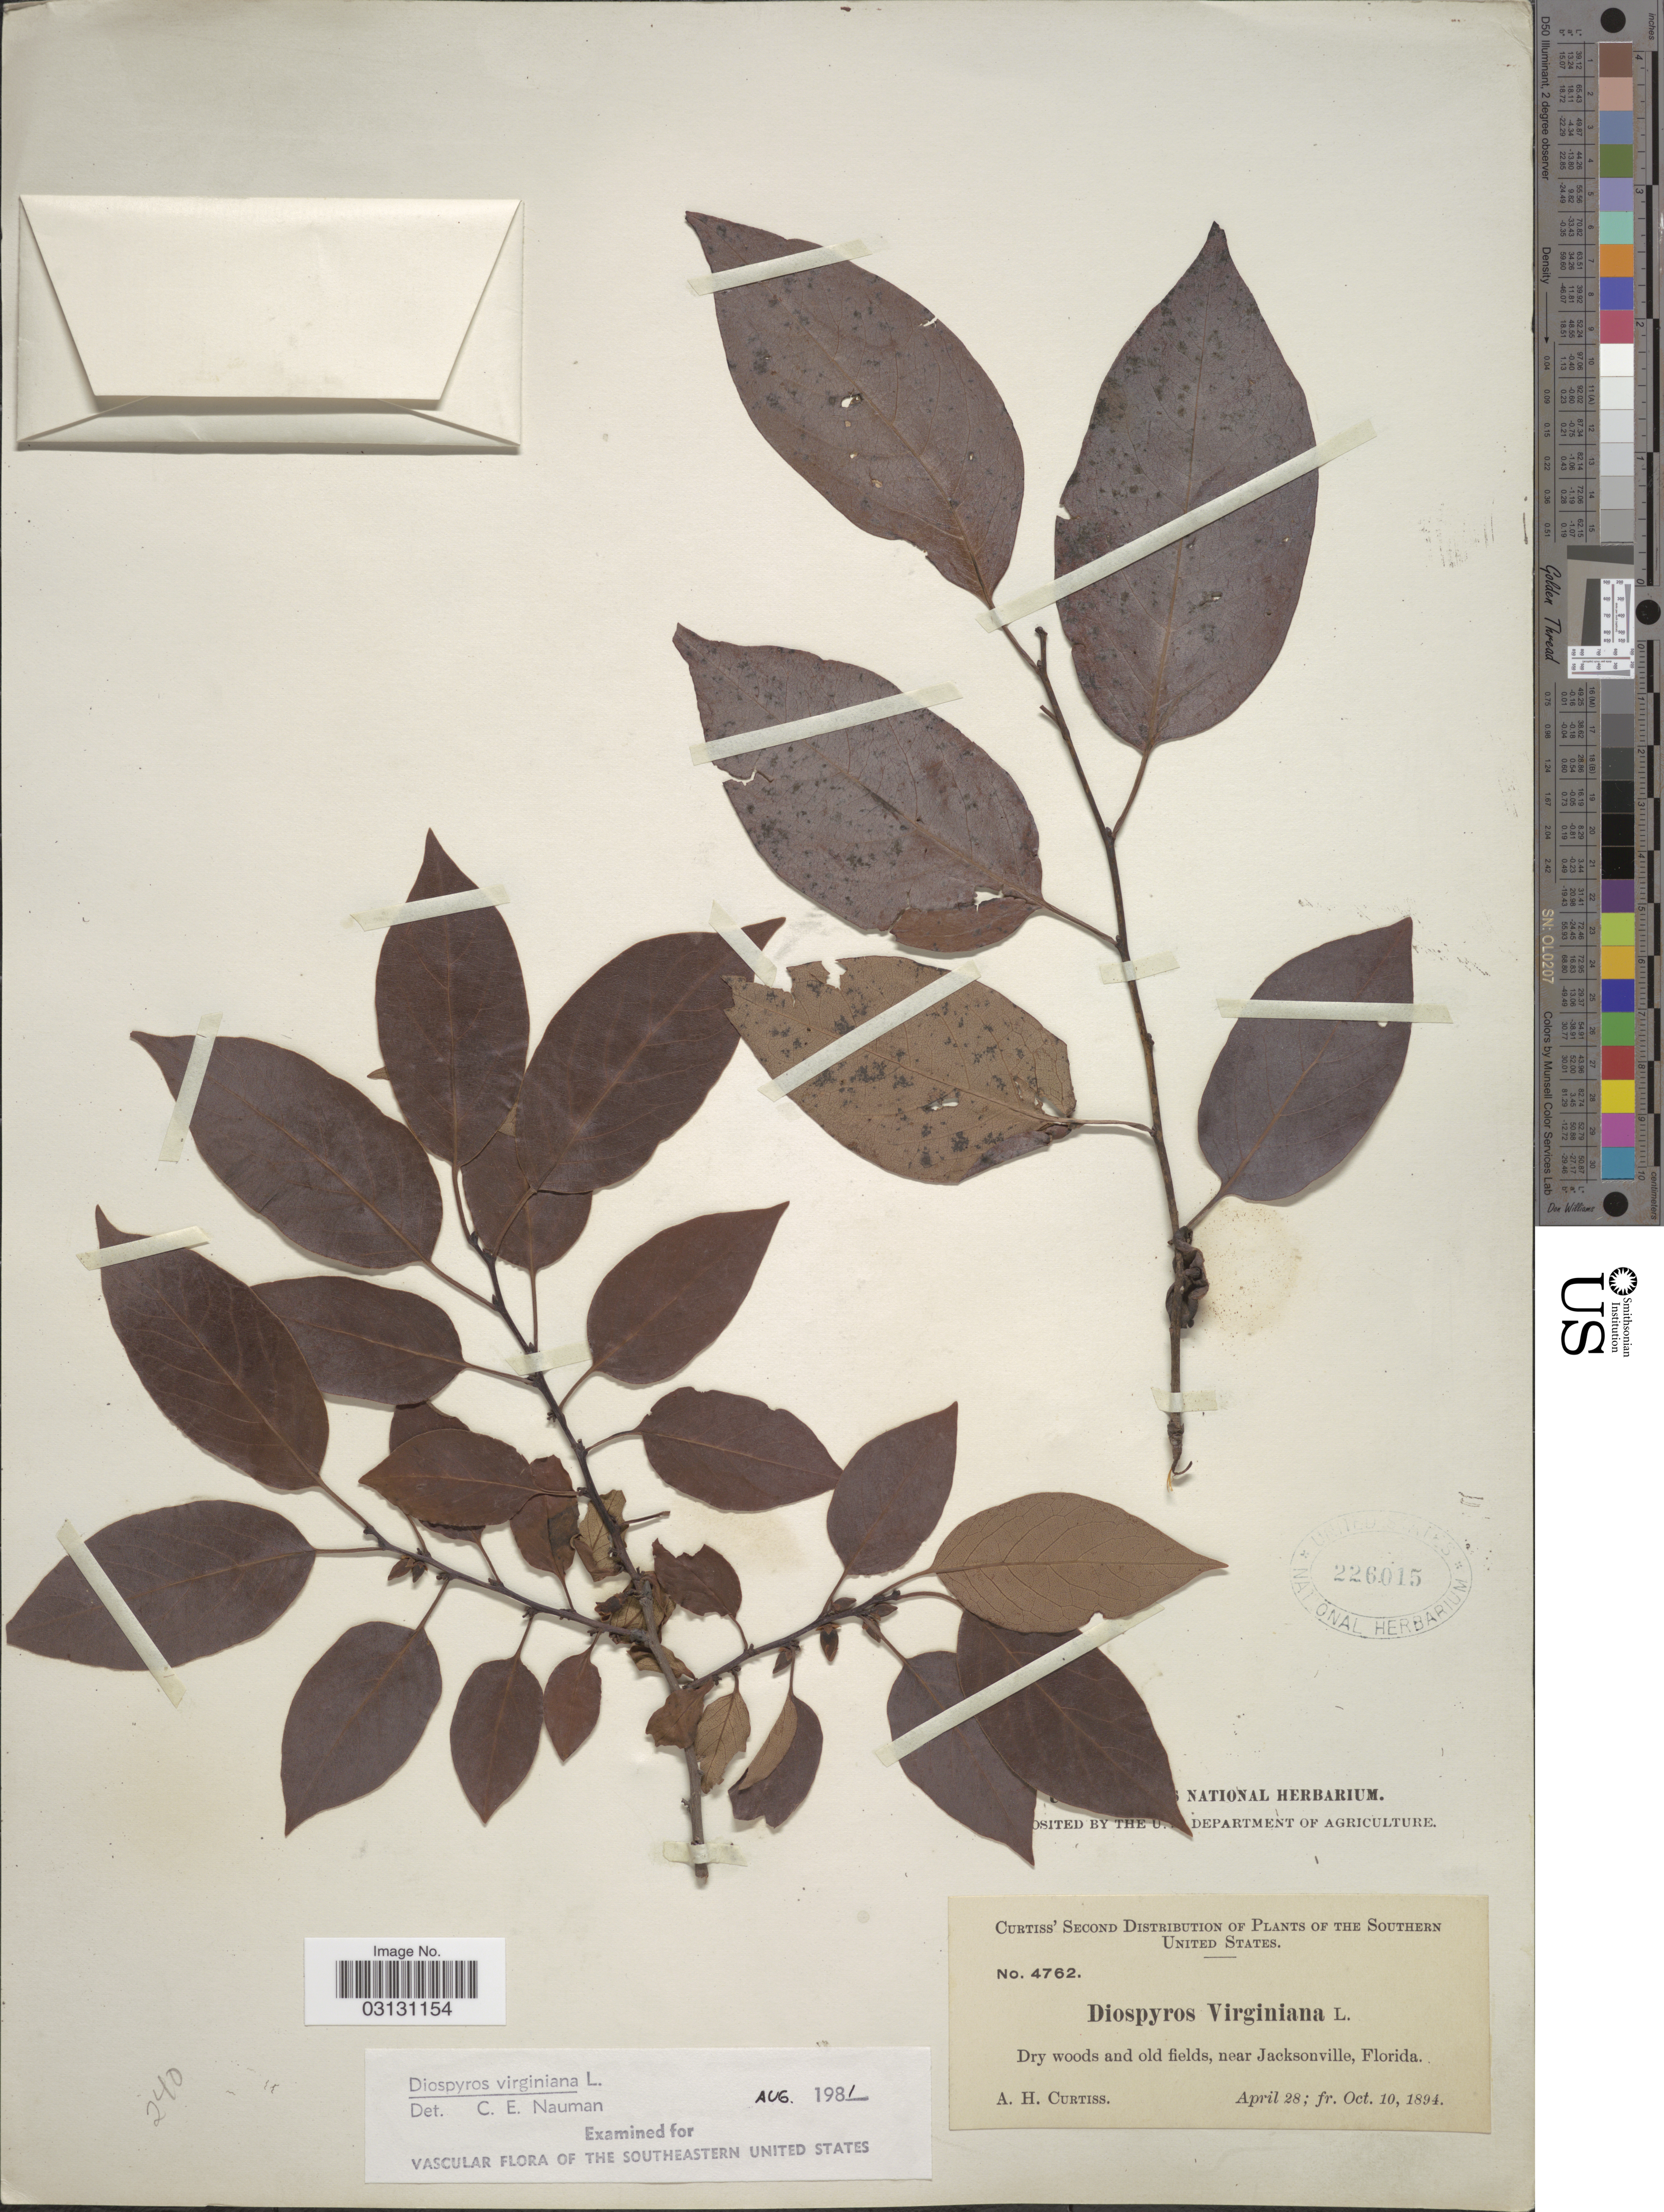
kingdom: Plantae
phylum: Tracheophyta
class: Magnoliopsida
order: Ericales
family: Ebenaceae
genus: Diospyros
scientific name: Diospyros virginiana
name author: L.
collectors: A. H. Curtiss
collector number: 4762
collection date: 1894-04-28/1894-10-10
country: United States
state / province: Florida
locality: Southern United States. Dry woods and old fields, near Jacksonville.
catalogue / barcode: US 226015